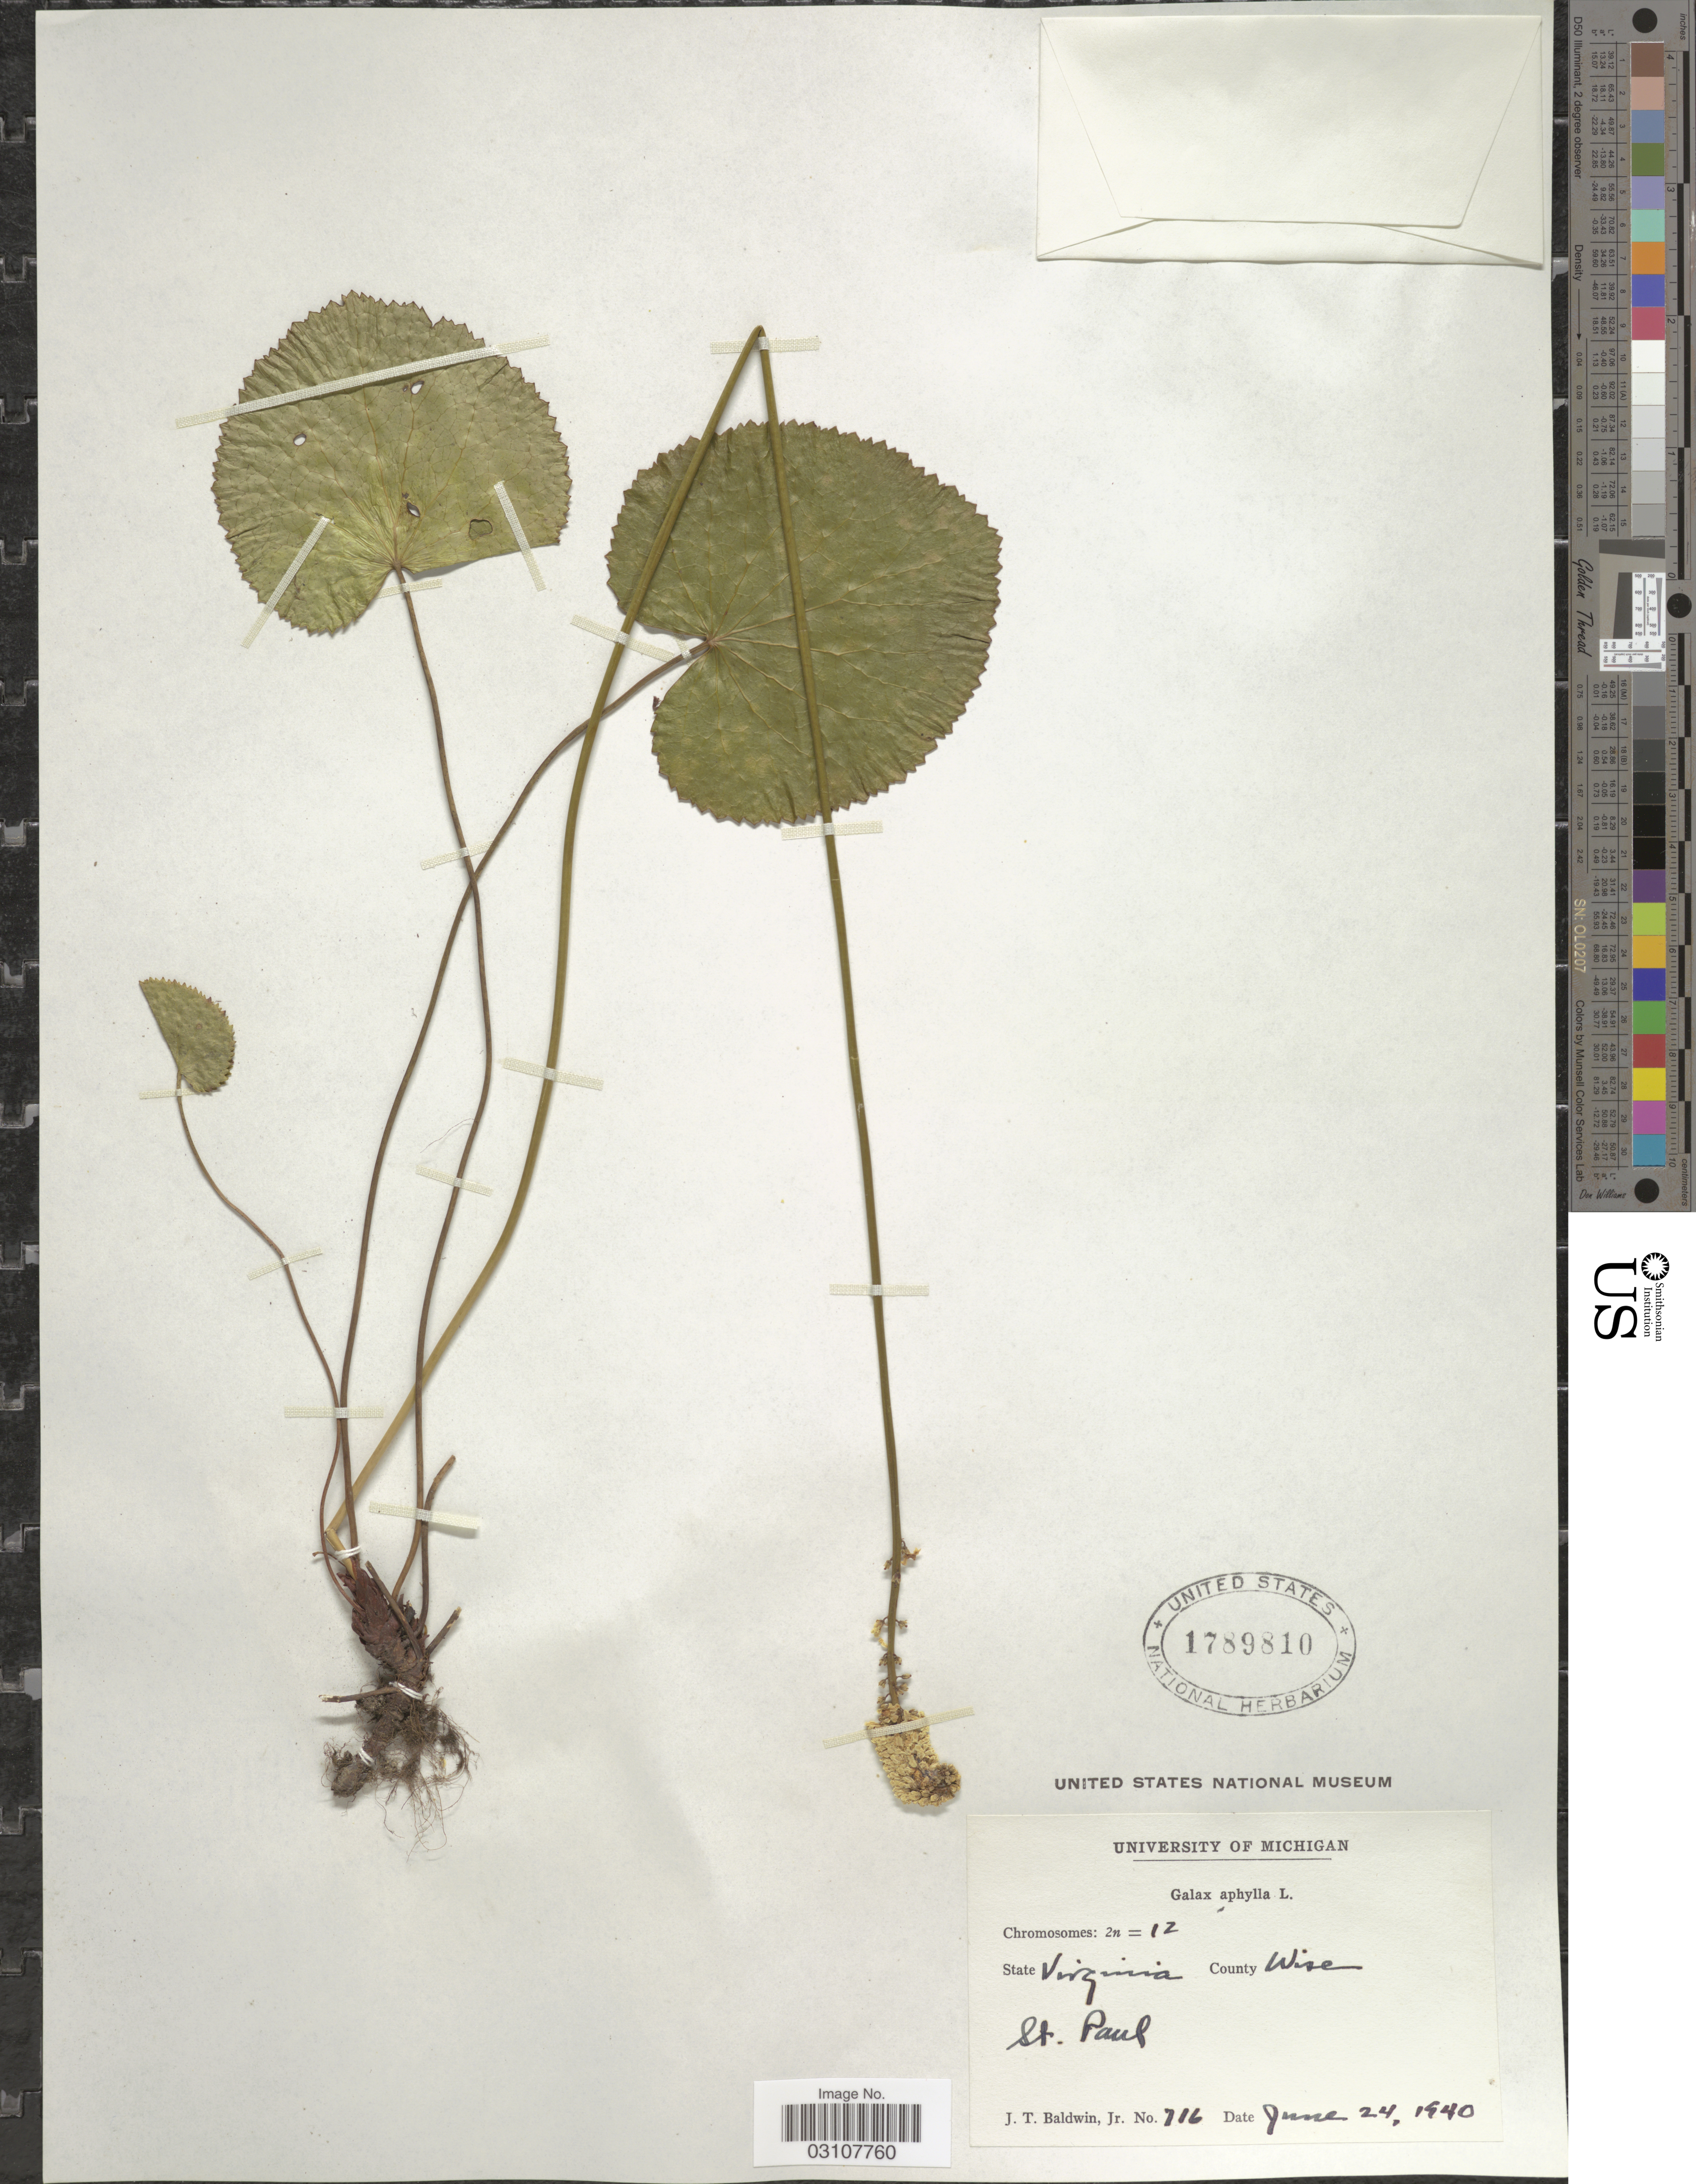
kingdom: Plantae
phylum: Tracheophyta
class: Magnoliopsida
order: Ericales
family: Diapensiaceae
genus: Galax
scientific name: Galax urceolata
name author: (Poir.) Brummitt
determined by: Gaynor, Michelle L., (FLAS), University of Florida (UNITED STATES)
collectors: J. T. Baldwin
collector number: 716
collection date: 1940-06-24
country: United States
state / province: Virginia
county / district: Wise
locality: St. Paul.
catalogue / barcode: US 1789810